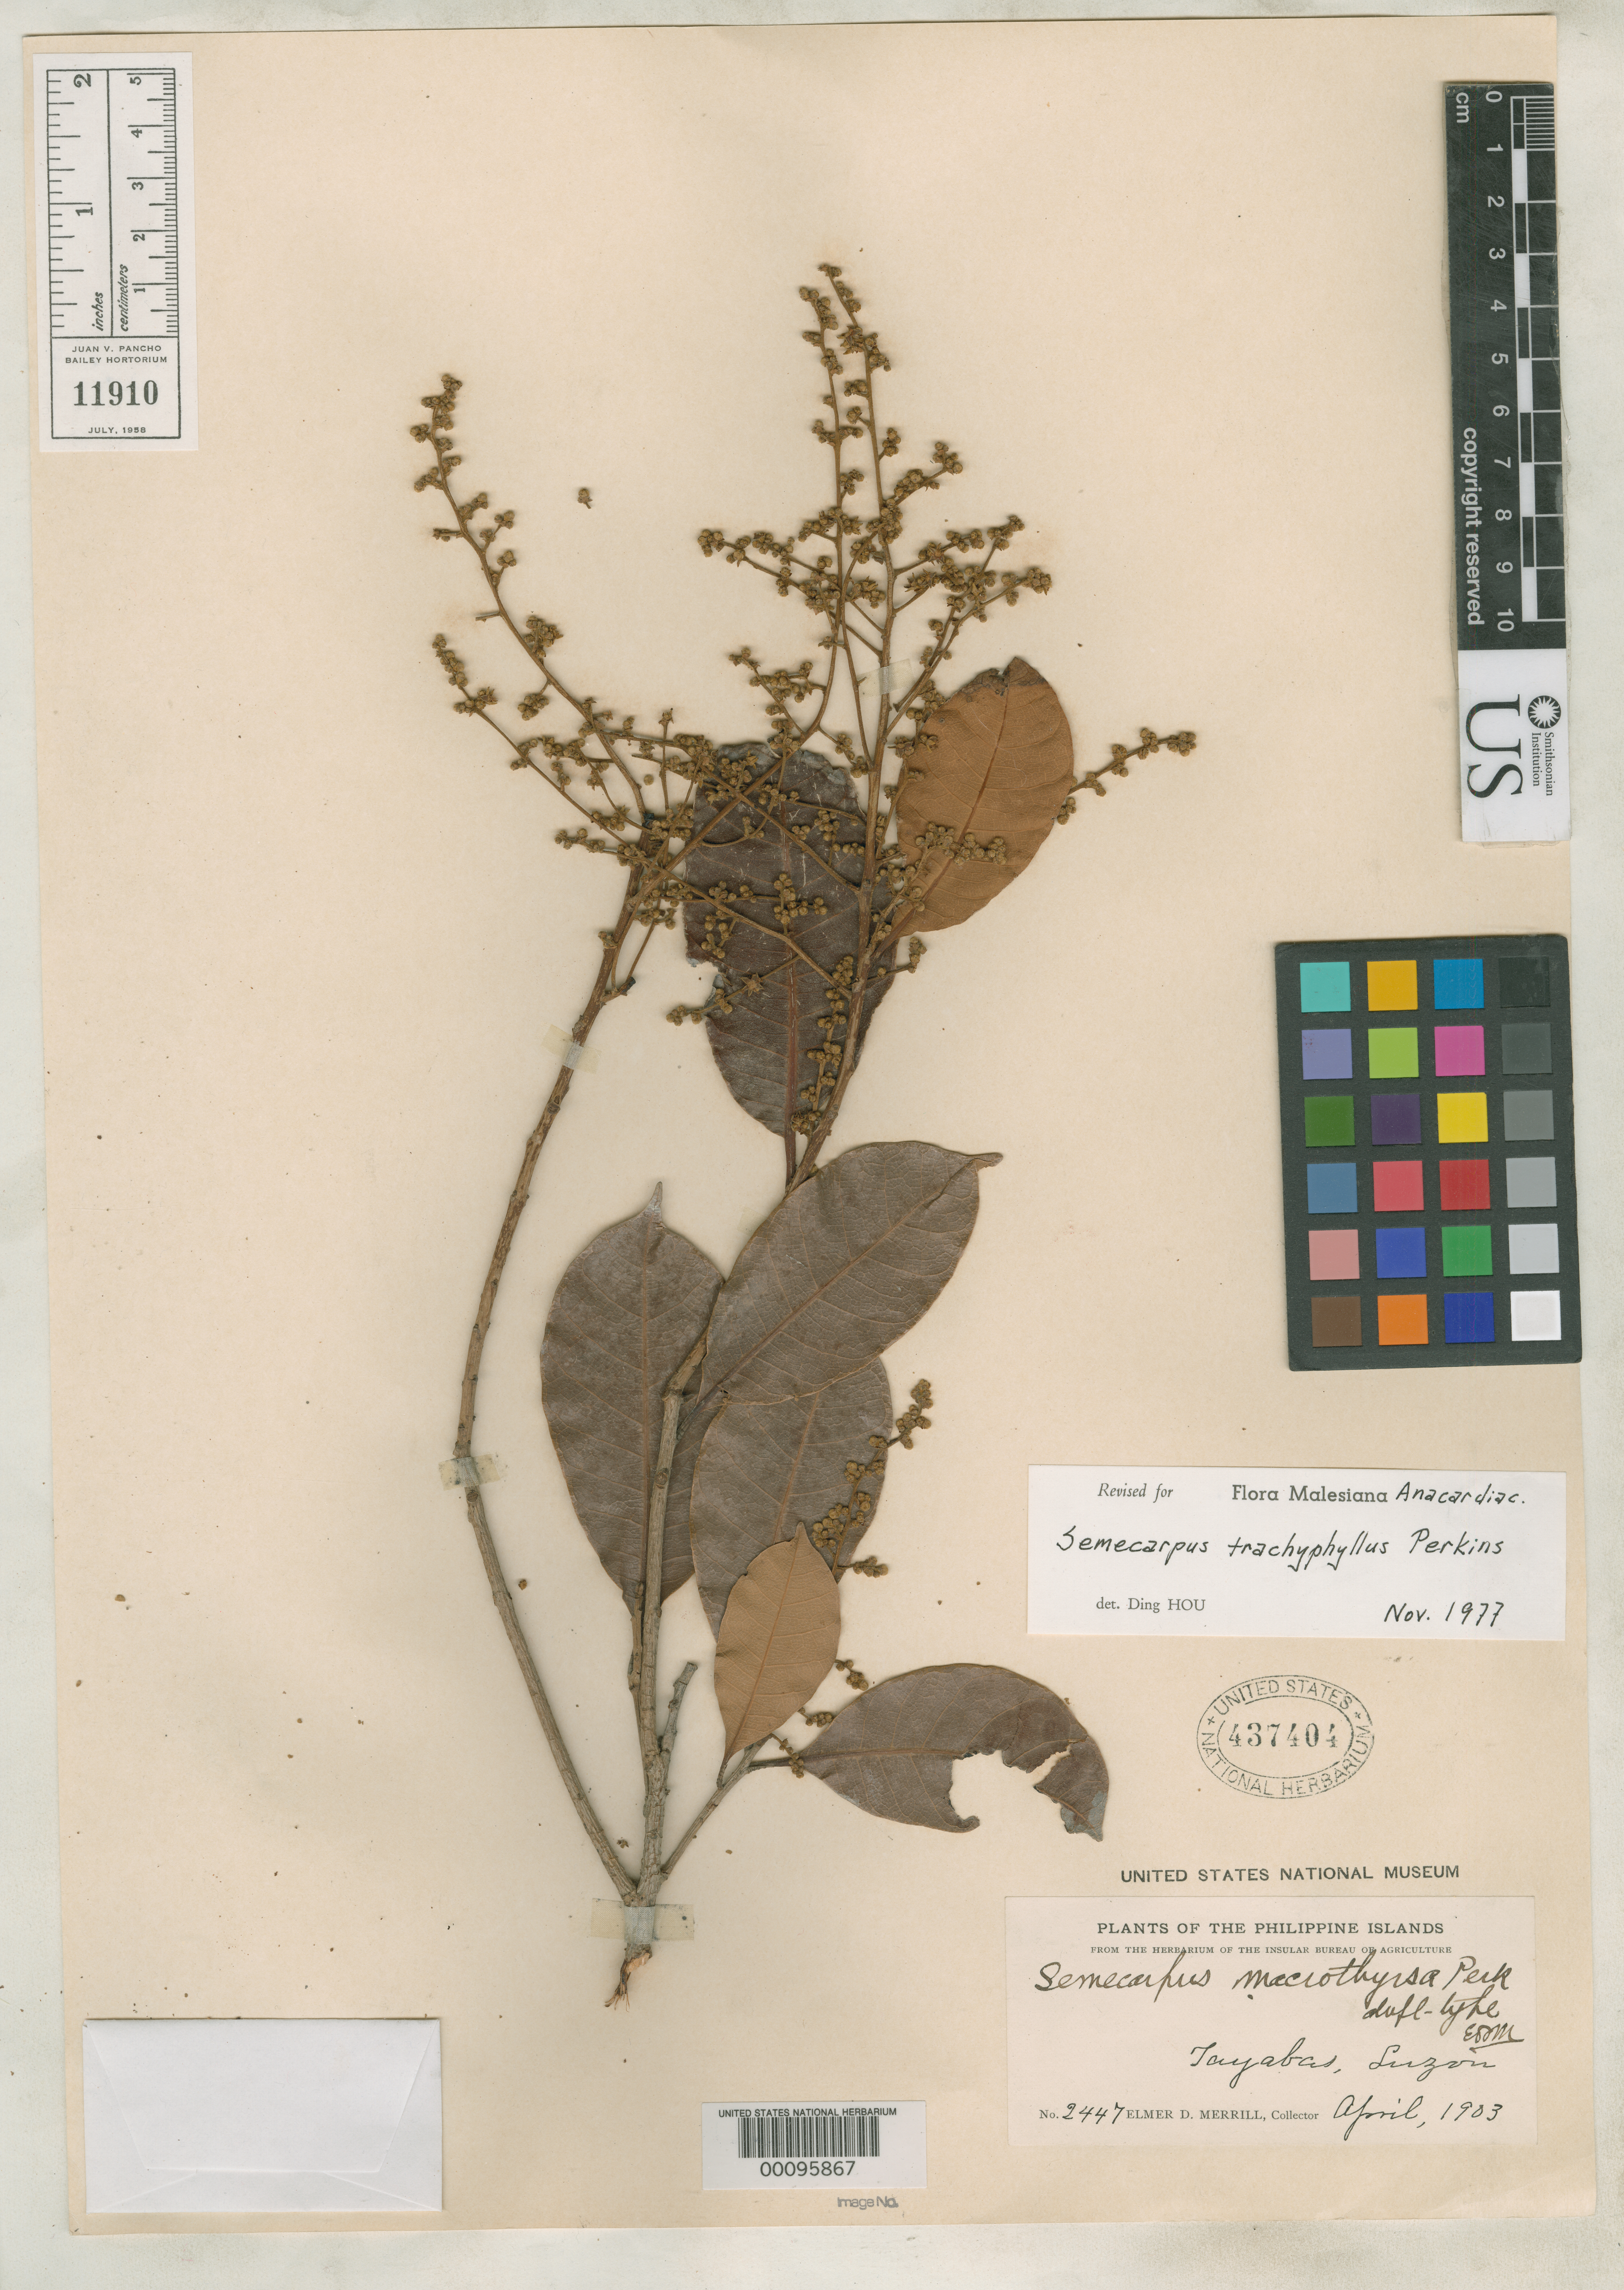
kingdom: Plantae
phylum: Tracheophyta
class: Magnoliopsida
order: Sapindales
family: Anacardiaceae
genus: Semecarpus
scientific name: Semecarpus macrothyrsus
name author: Perkins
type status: Isotype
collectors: E. D. Merrill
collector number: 2447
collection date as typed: Apr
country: Philippines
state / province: Calabarzon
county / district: Quezon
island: Luzon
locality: Malicboi.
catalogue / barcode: US 437404